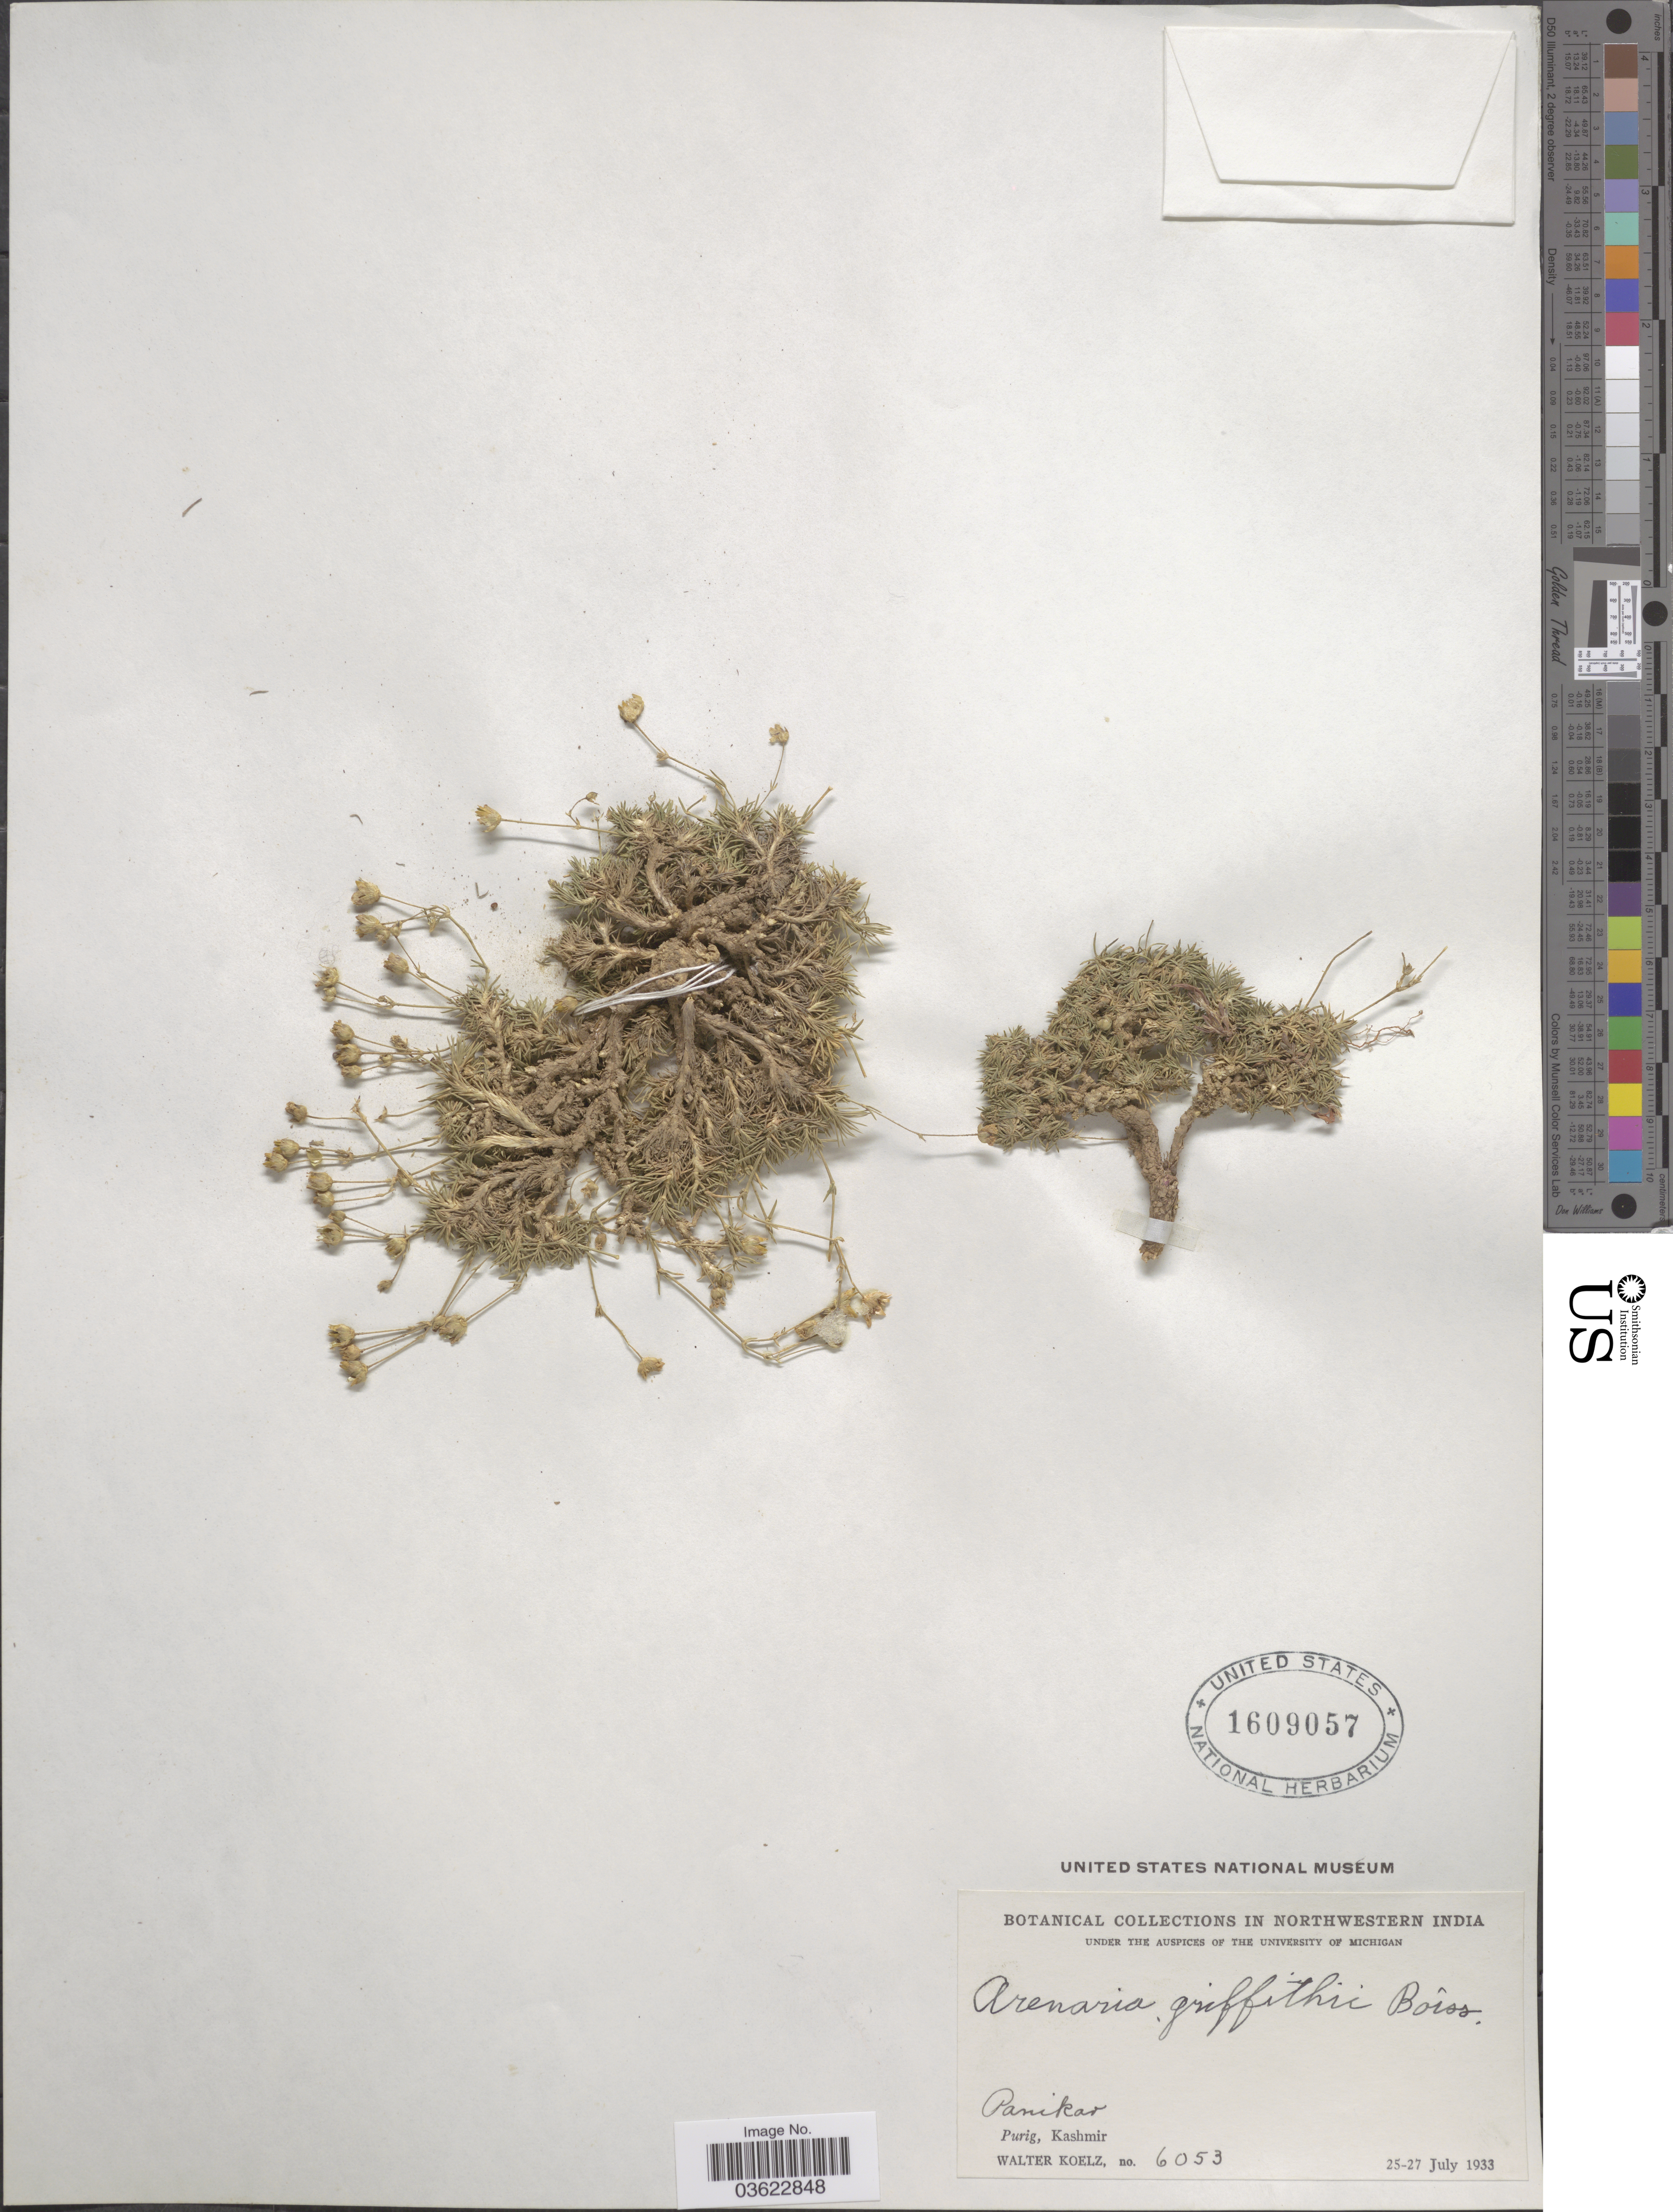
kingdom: Plantae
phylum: Tracheophyta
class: Magnoliopsida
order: Caryophyllales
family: Caryophyllaceae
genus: Eremogone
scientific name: Eremogone griffithii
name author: (Boiss.) Ikonn.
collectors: W. N. Koelz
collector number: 6053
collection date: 1933-07-25/1933-07-27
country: India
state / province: Jammu and Kashmir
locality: Northwestern India. Panikar. Purig, Kashmir.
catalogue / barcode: US 1609057